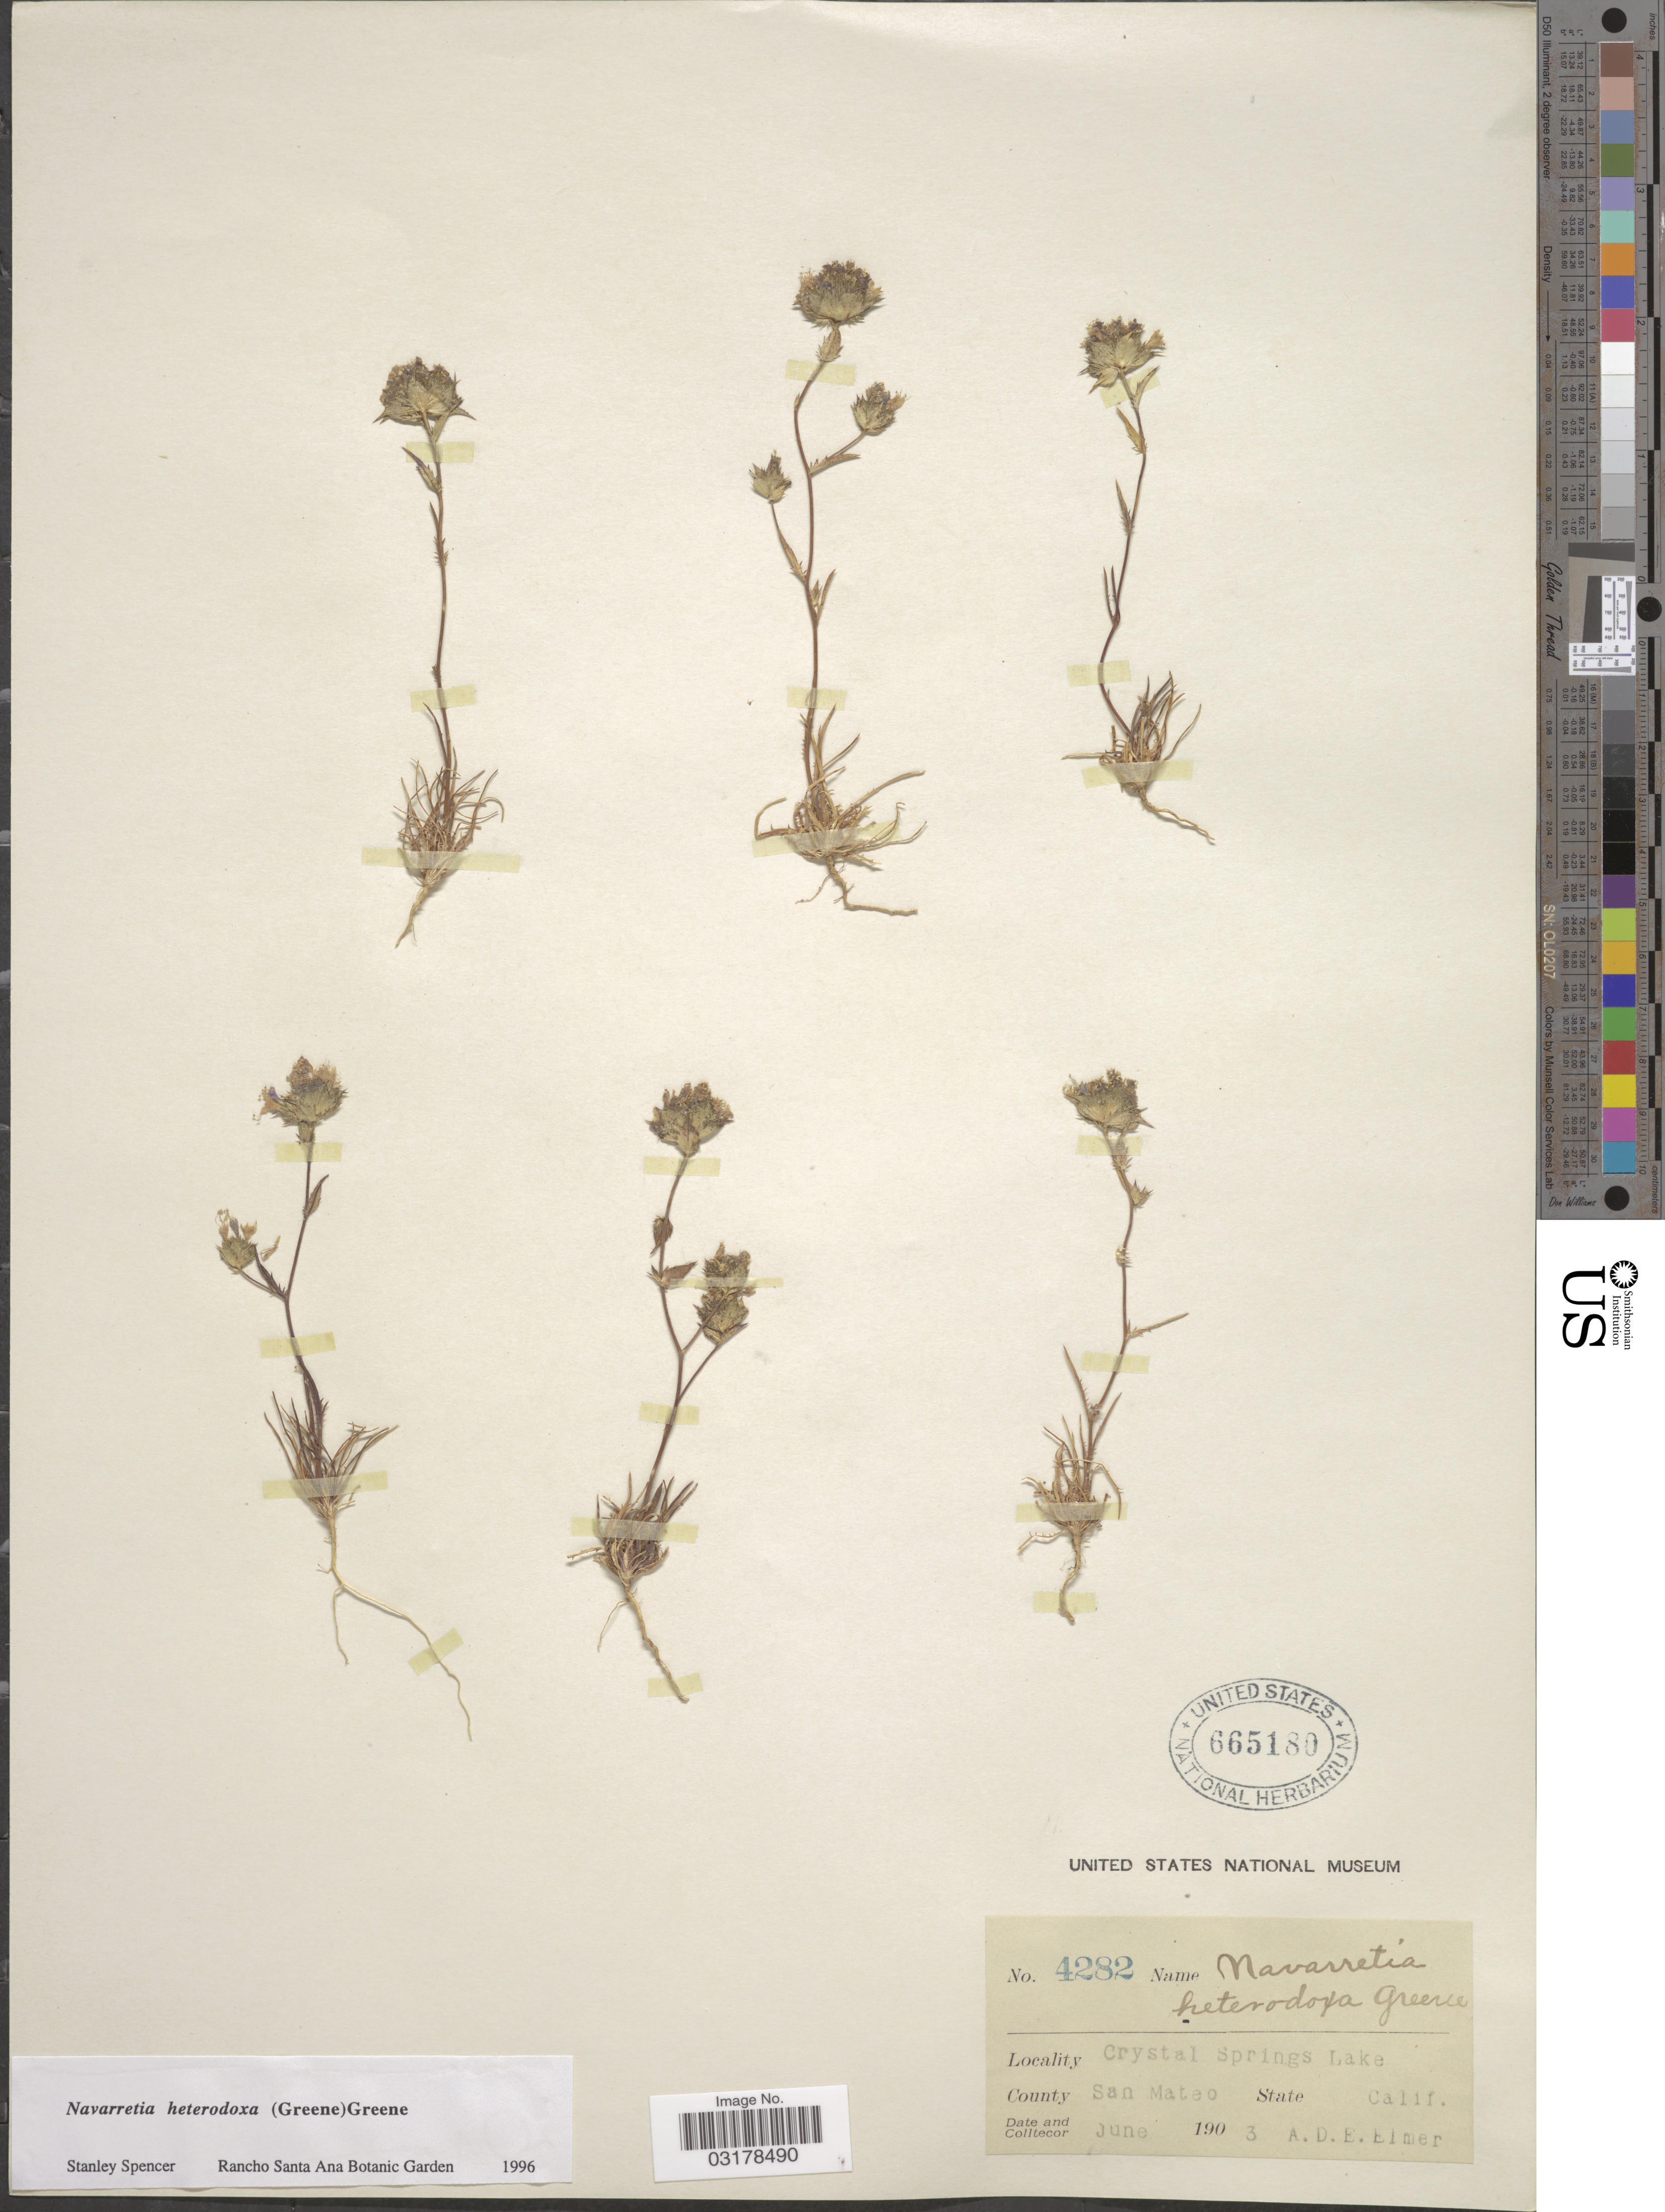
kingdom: Plantae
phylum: Tracheophyta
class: Magnoliopsida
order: Ericales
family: Polemoniaceae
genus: Navarretia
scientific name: Navarretia heterodoxa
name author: (S.W. Greene) S.W. Greene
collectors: A. D. E. Elmer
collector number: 4282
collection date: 1903-06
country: United States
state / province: California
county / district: San Mateo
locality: Crystal Springs Lake. County San Mateo.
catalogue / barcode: US 665180